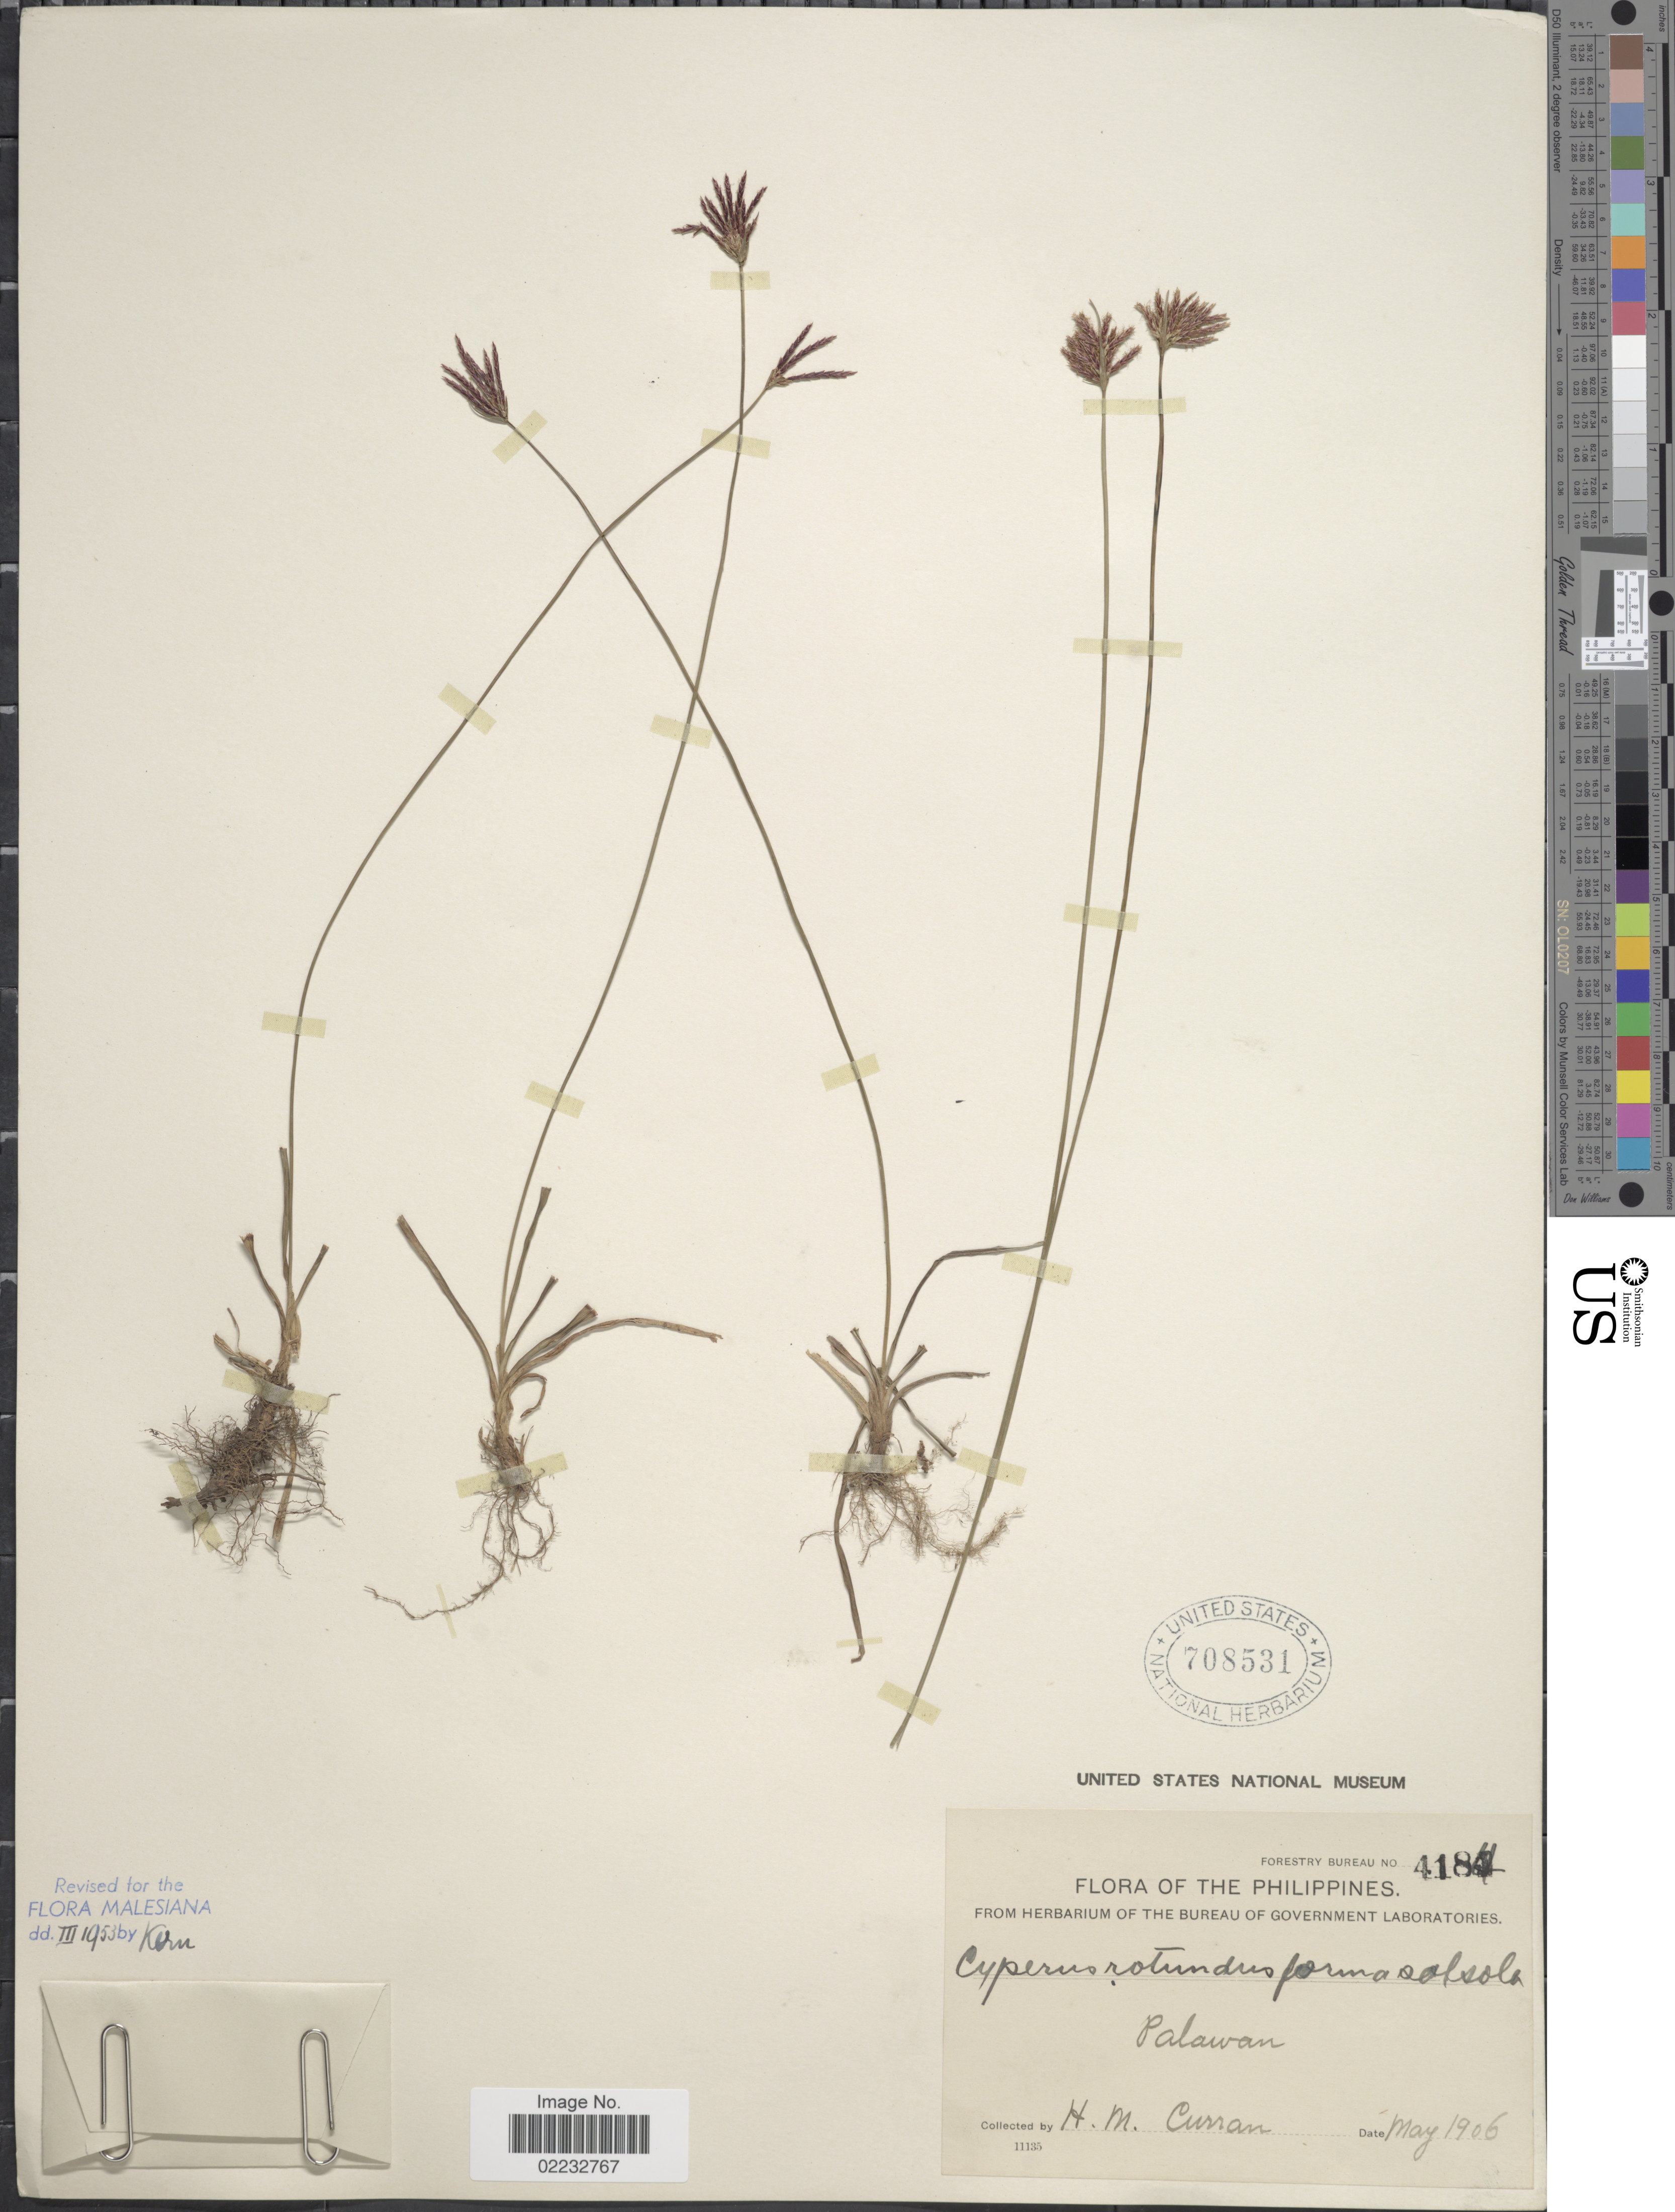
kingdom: Plantae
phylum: Tracheophyta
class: Liliopsida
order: Poales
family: Cyperaceae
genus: Cyperus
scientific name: Cyperus rotundus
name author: L.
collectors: H. M. Curran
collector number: Forestry Bureau 4184*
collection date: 1906-05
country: Philippines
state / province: Mimaropa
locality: Palawan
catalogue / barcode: US 708531